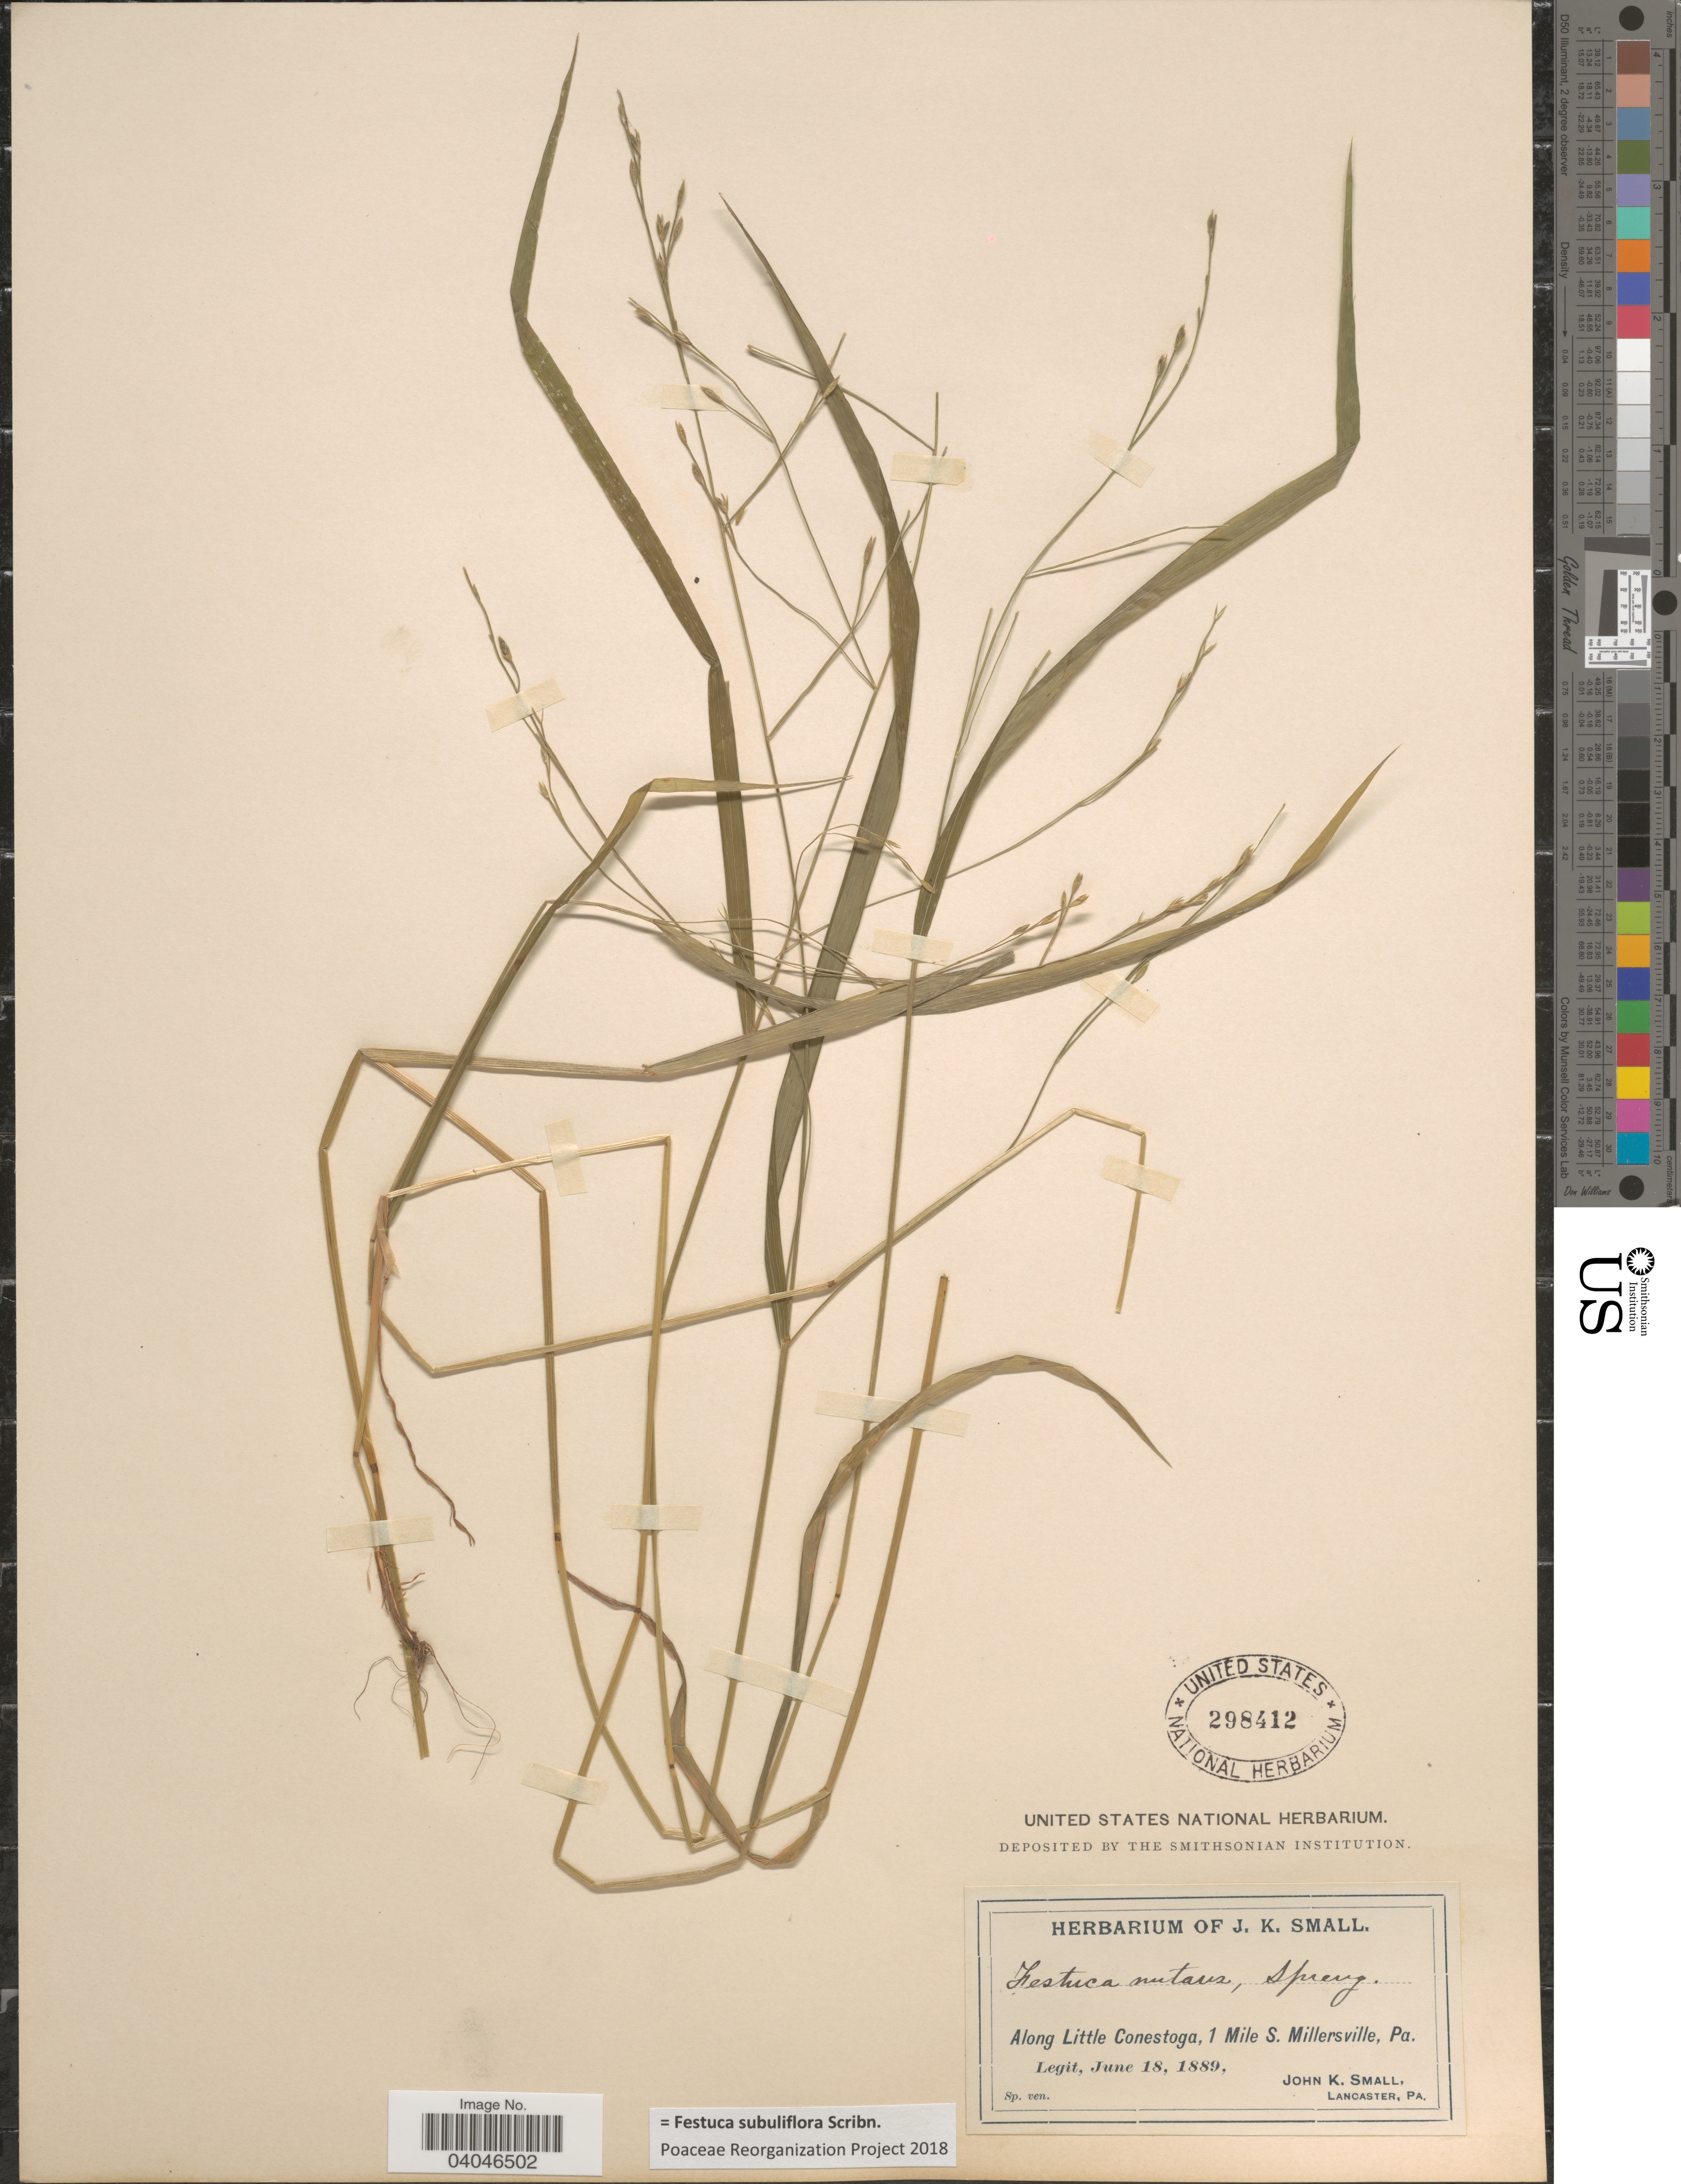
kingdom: Plantae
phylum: Tracheophyta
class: Liliopsida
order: Poales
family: Poaceae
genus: Festuca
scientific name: Festuca subuliflora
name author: Scribn.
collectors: J. K. Small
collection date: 1889-06-18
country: United States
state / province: Pennsylvania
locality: Along Little Conestoga, 1 Mile S. Millersville.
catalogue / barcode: US 298412